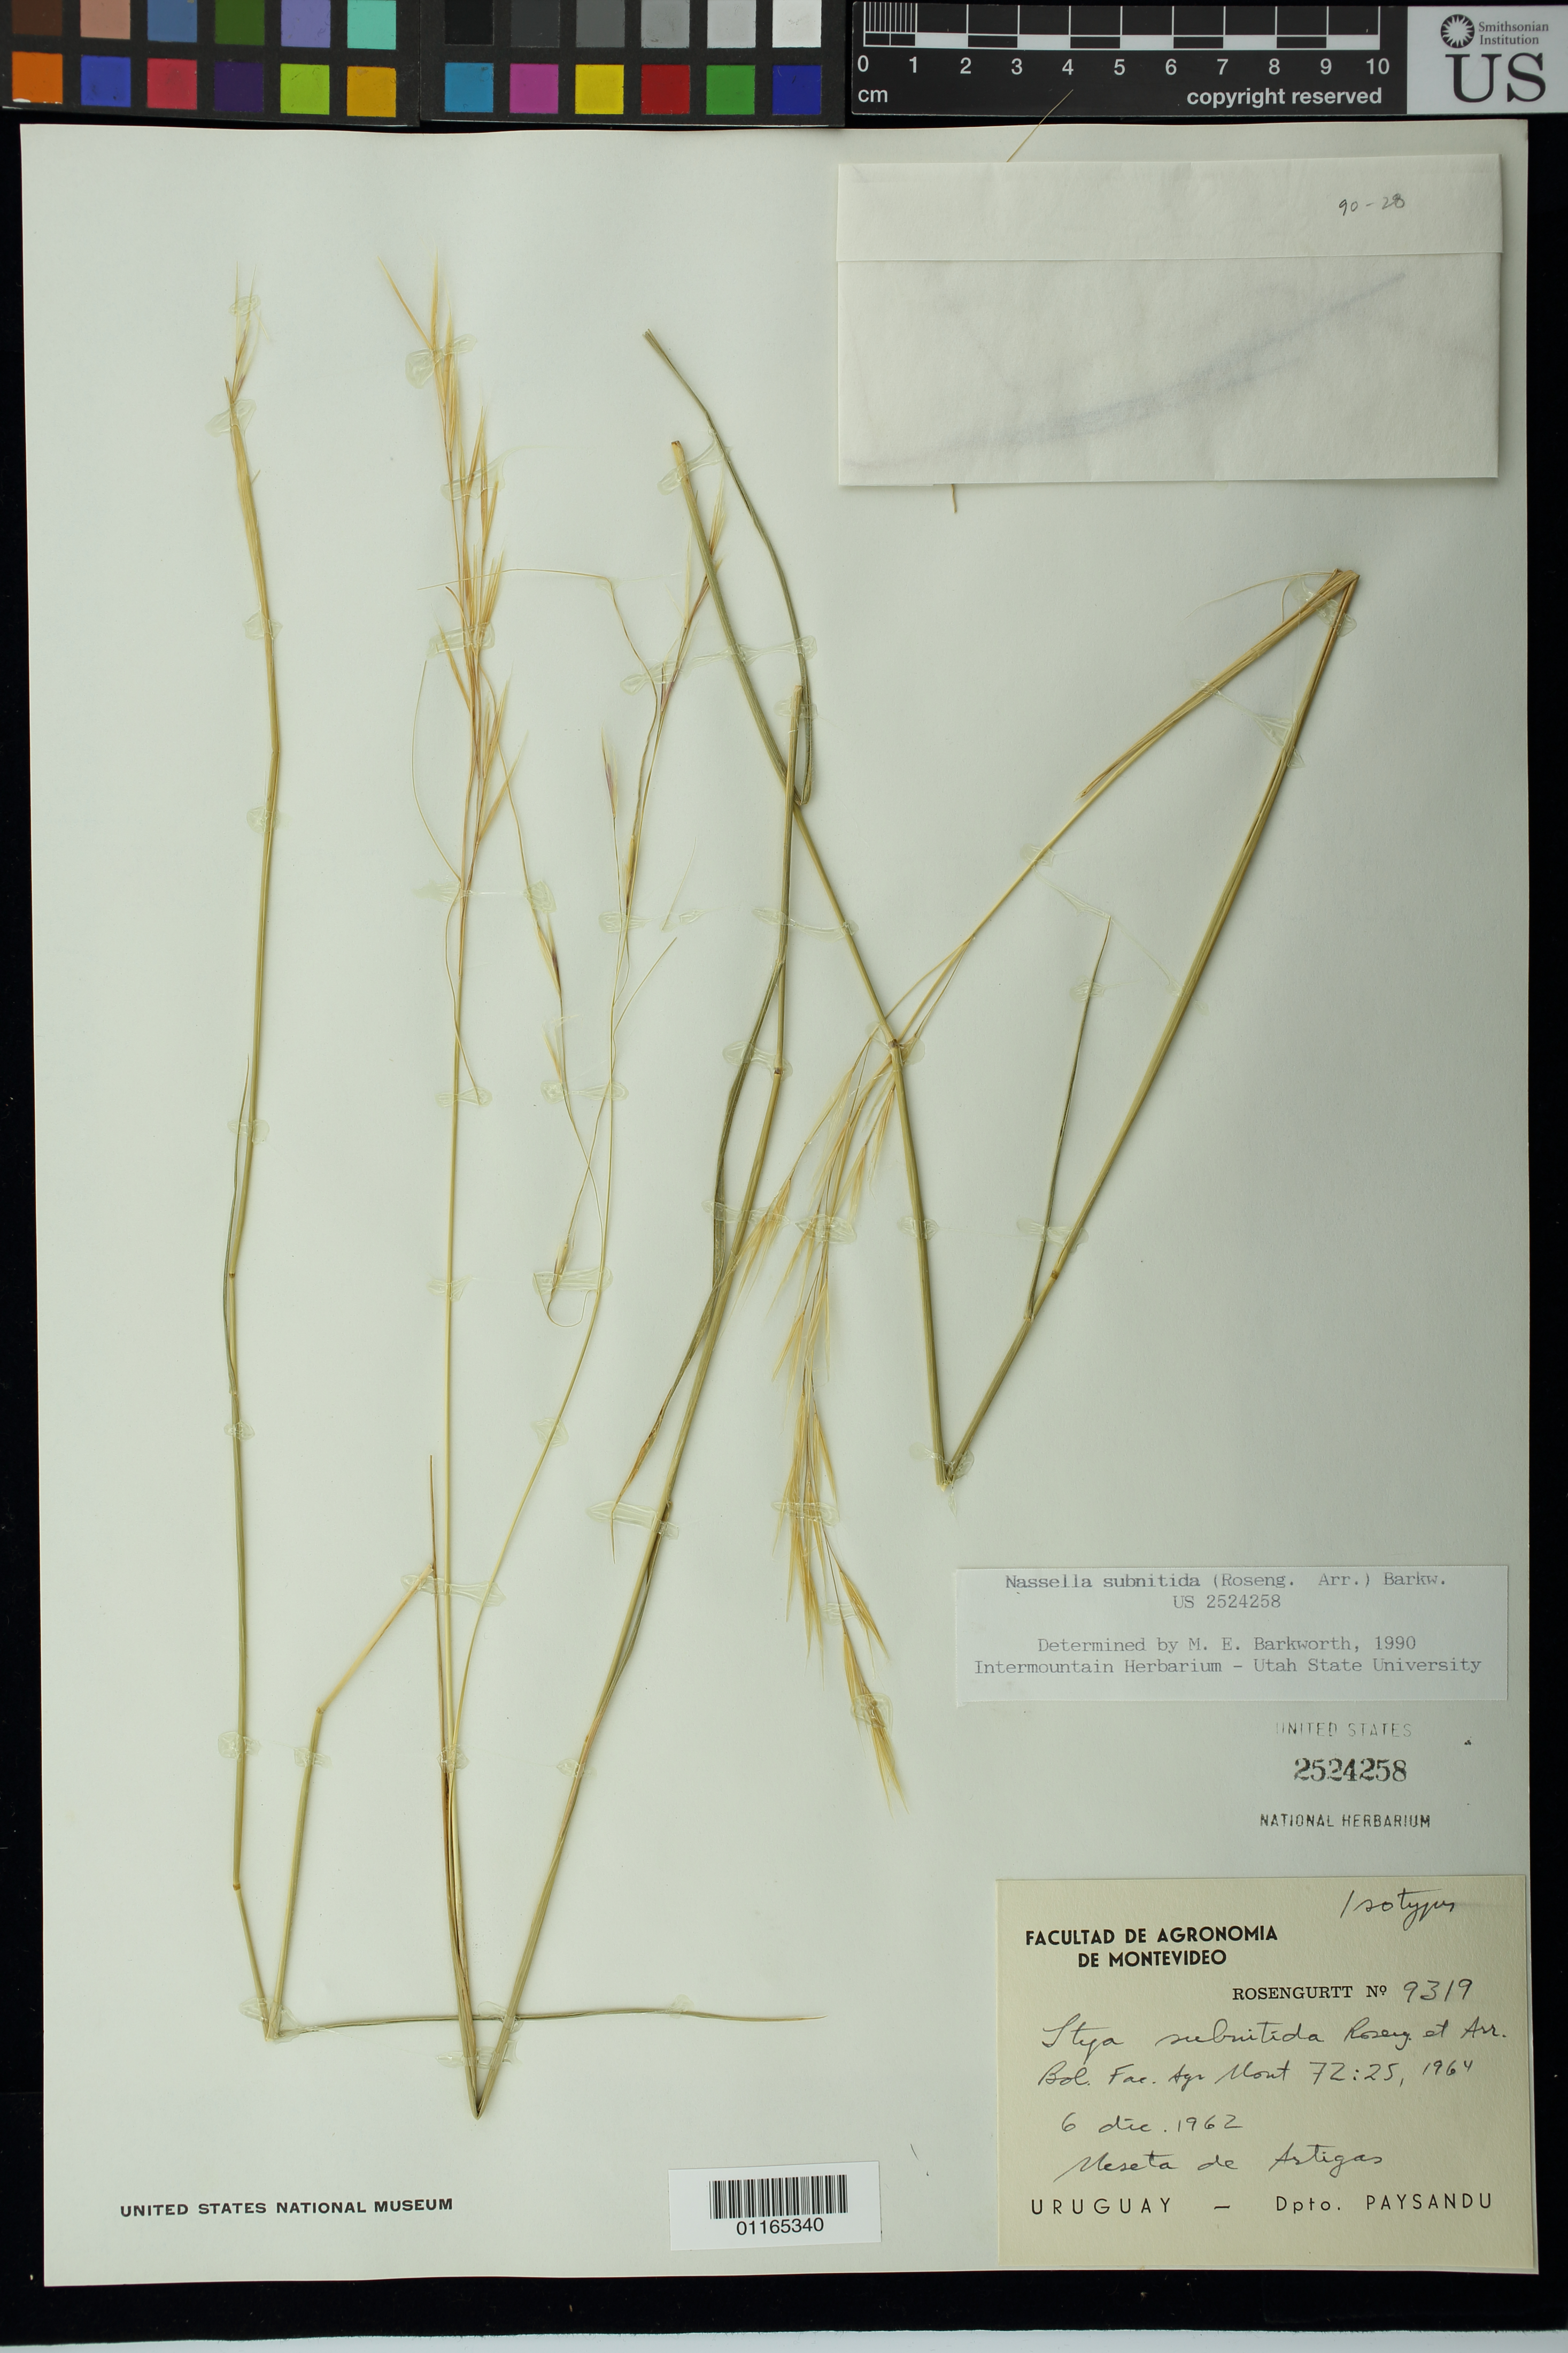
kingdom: Plantae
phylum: Tracheophyta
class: Liliopsida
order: Poales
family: Poaceae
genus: Stipa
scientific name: Stipa subnitida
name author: Roseng. & B.R. Arrill.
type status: Isotype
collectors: B. Rosengurtt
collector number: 9319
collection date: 1962-12-06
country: Uruguay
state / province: Paysandu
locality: Meseta de Artigas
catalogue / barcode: US 2524258